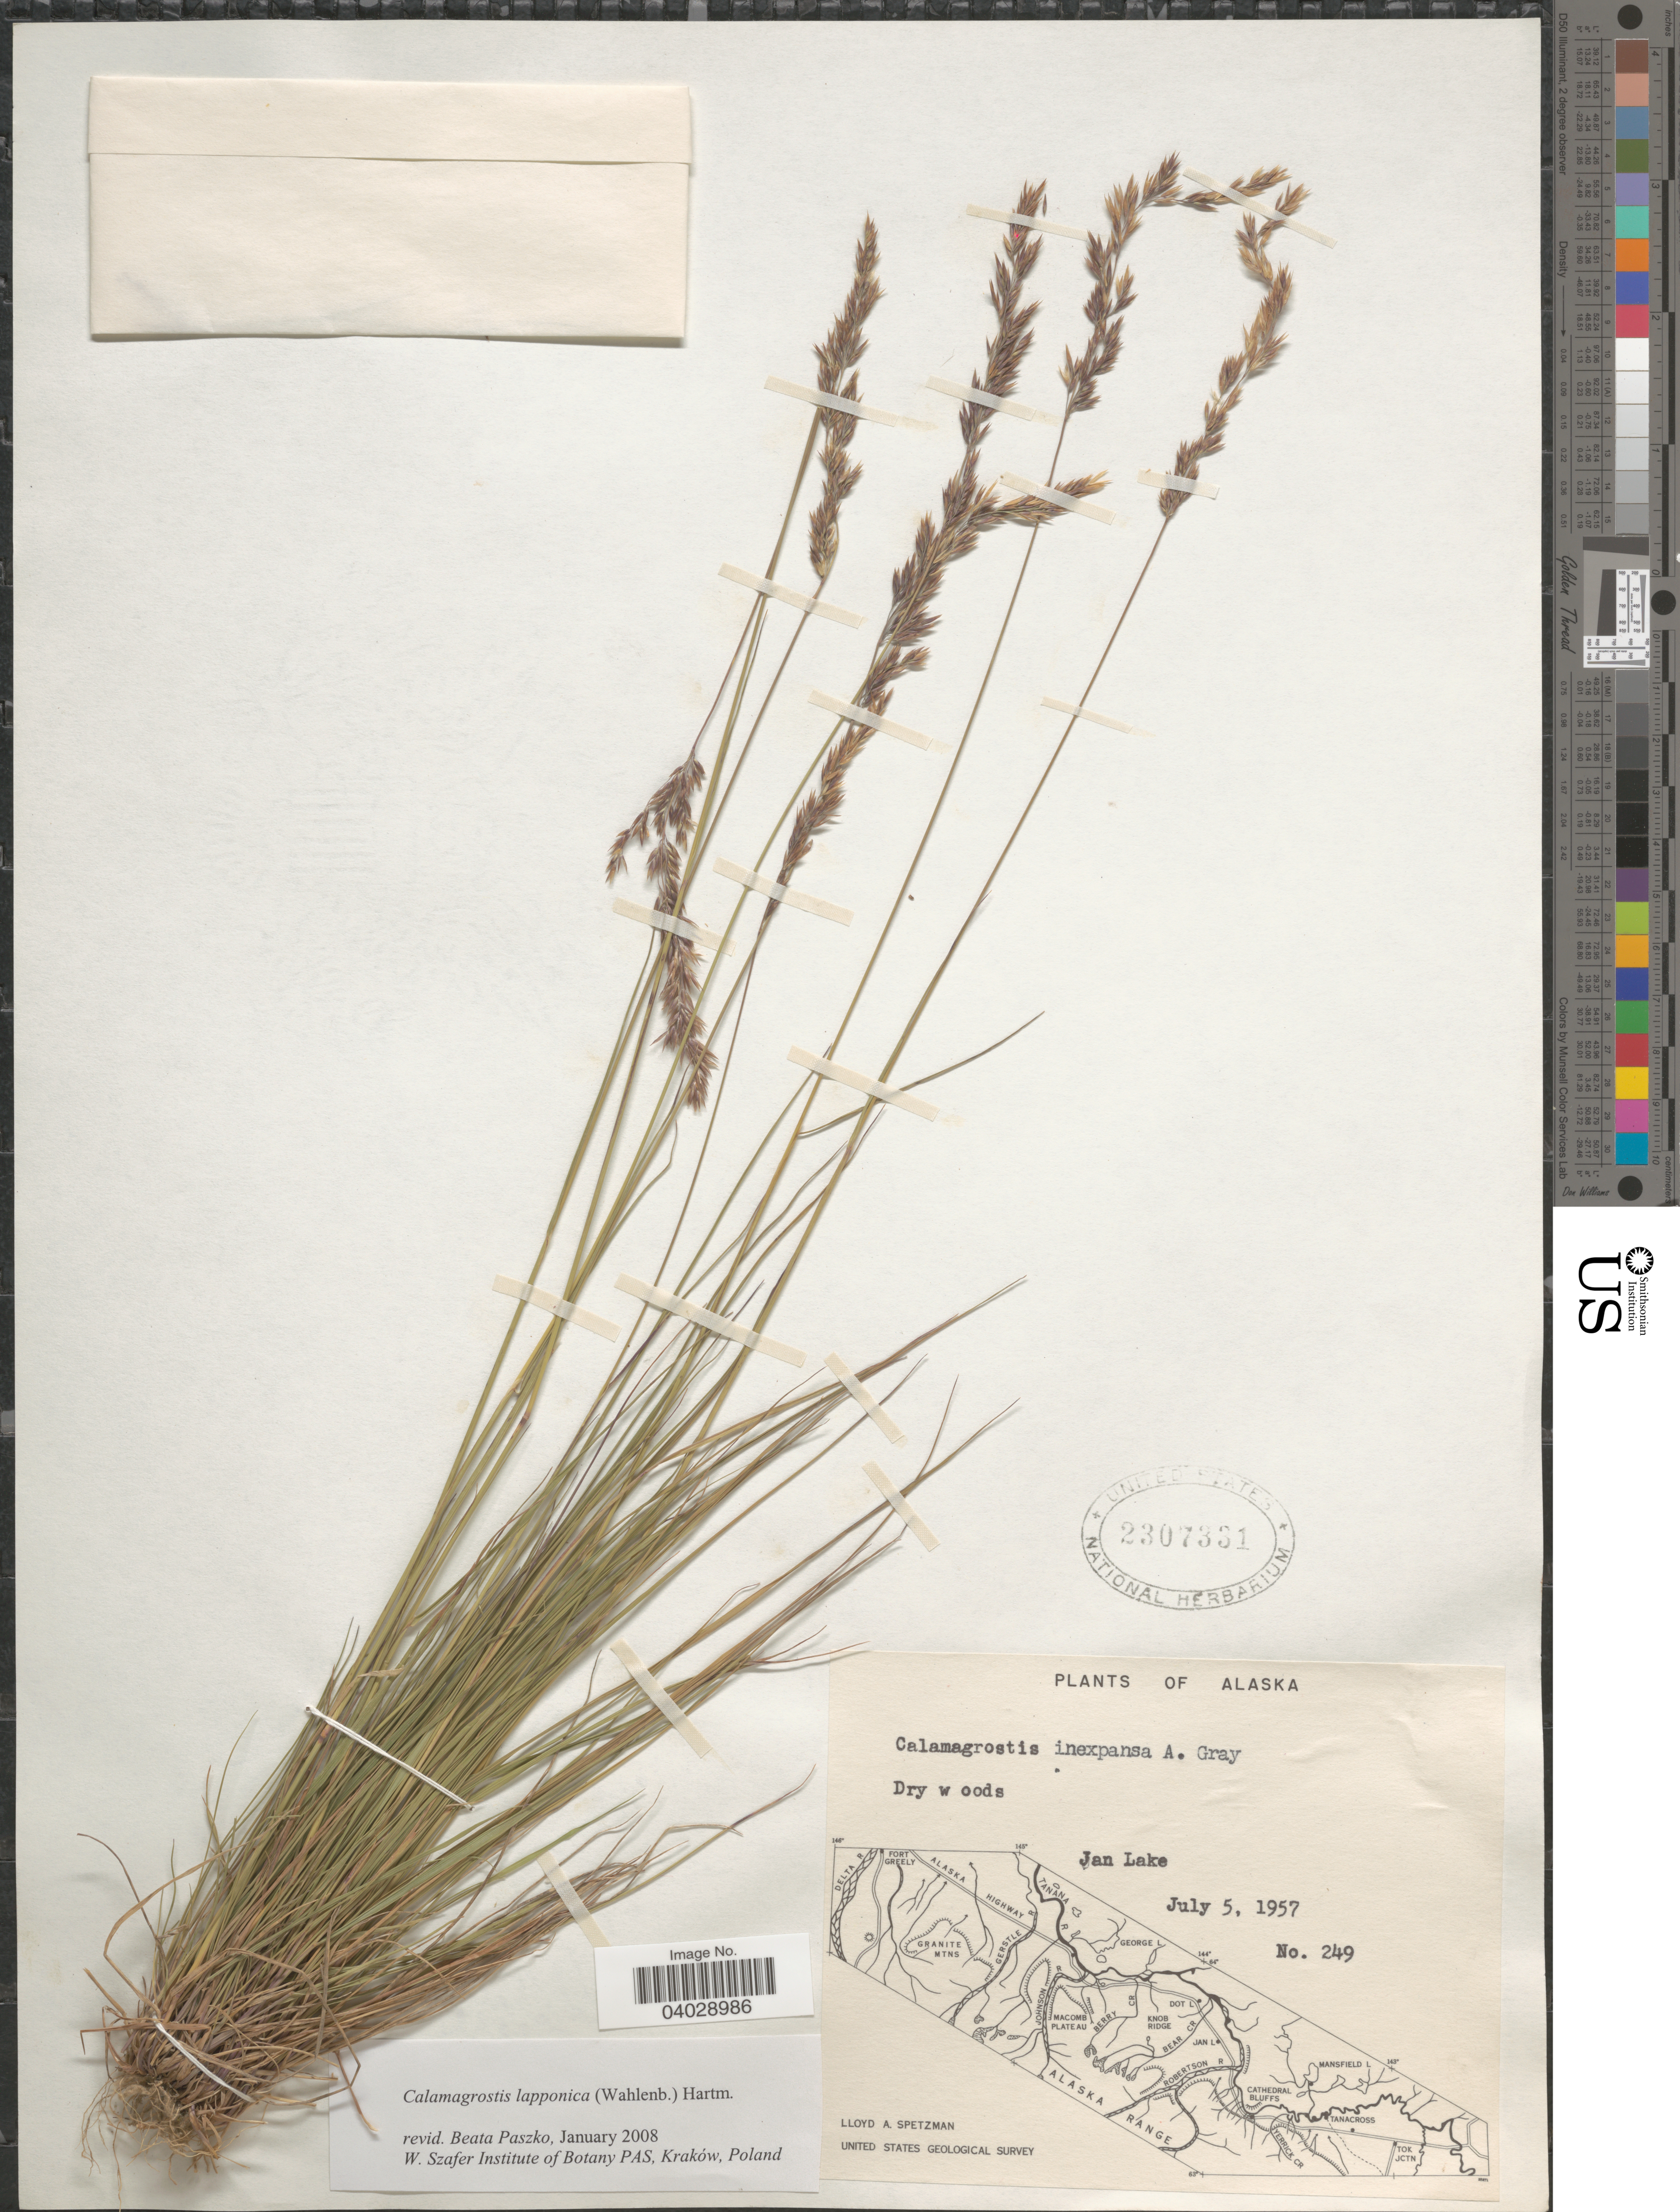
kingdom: Plantae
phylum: Tracheophyta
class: Liliopsida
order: Poales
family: Poaceae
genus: Calamagrostis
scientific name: Calamagrostis lapponica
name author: (Wahlenb.) Hartm.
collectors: L. Spetzman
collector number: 249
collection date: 1957-07-05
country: United States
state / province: Alaska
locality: Jan Lake.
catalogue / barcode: US 2307331